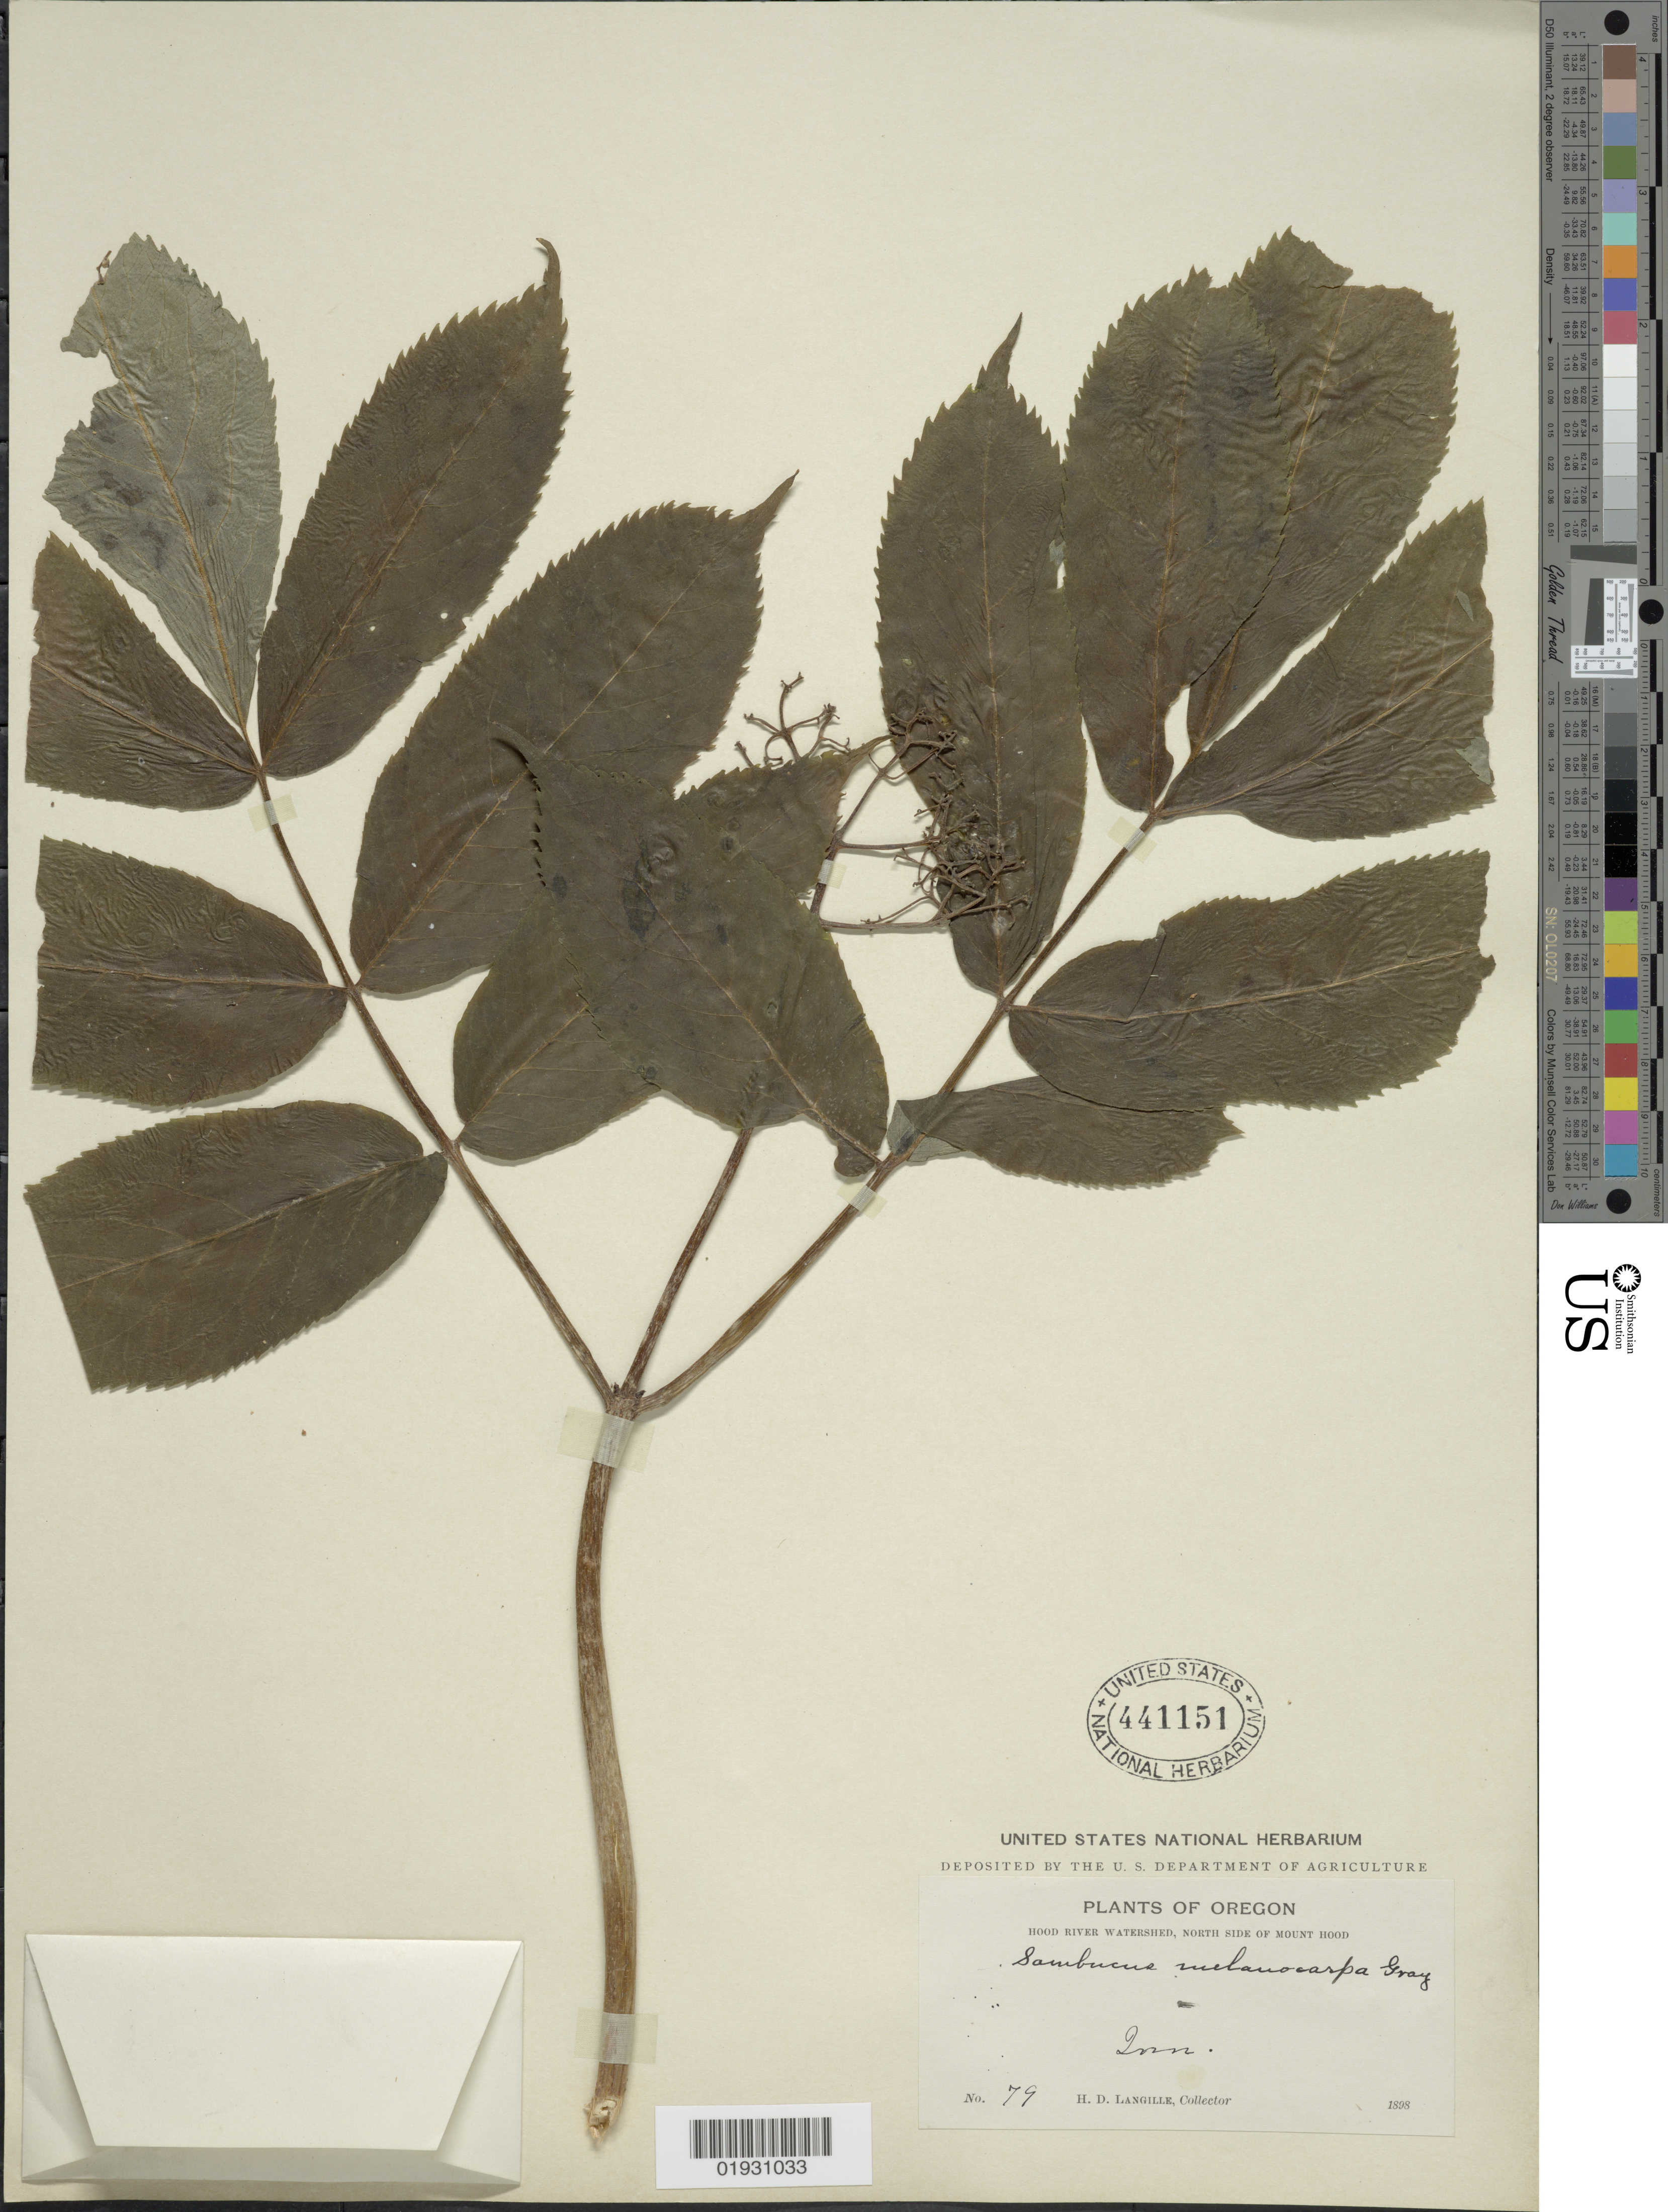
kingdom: Plantae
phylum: Tracheophyta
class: Magnoliopsida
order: Dipsacales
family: Viburnaceae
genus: Sambucus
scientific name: Sambucus melanocarpa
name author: A. Gray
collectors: H. Langille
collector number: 79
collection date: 1898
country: United States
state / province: Oregon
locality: Hood River Watershed, North side of Mount Hood. Inn.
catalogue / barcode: US 441151